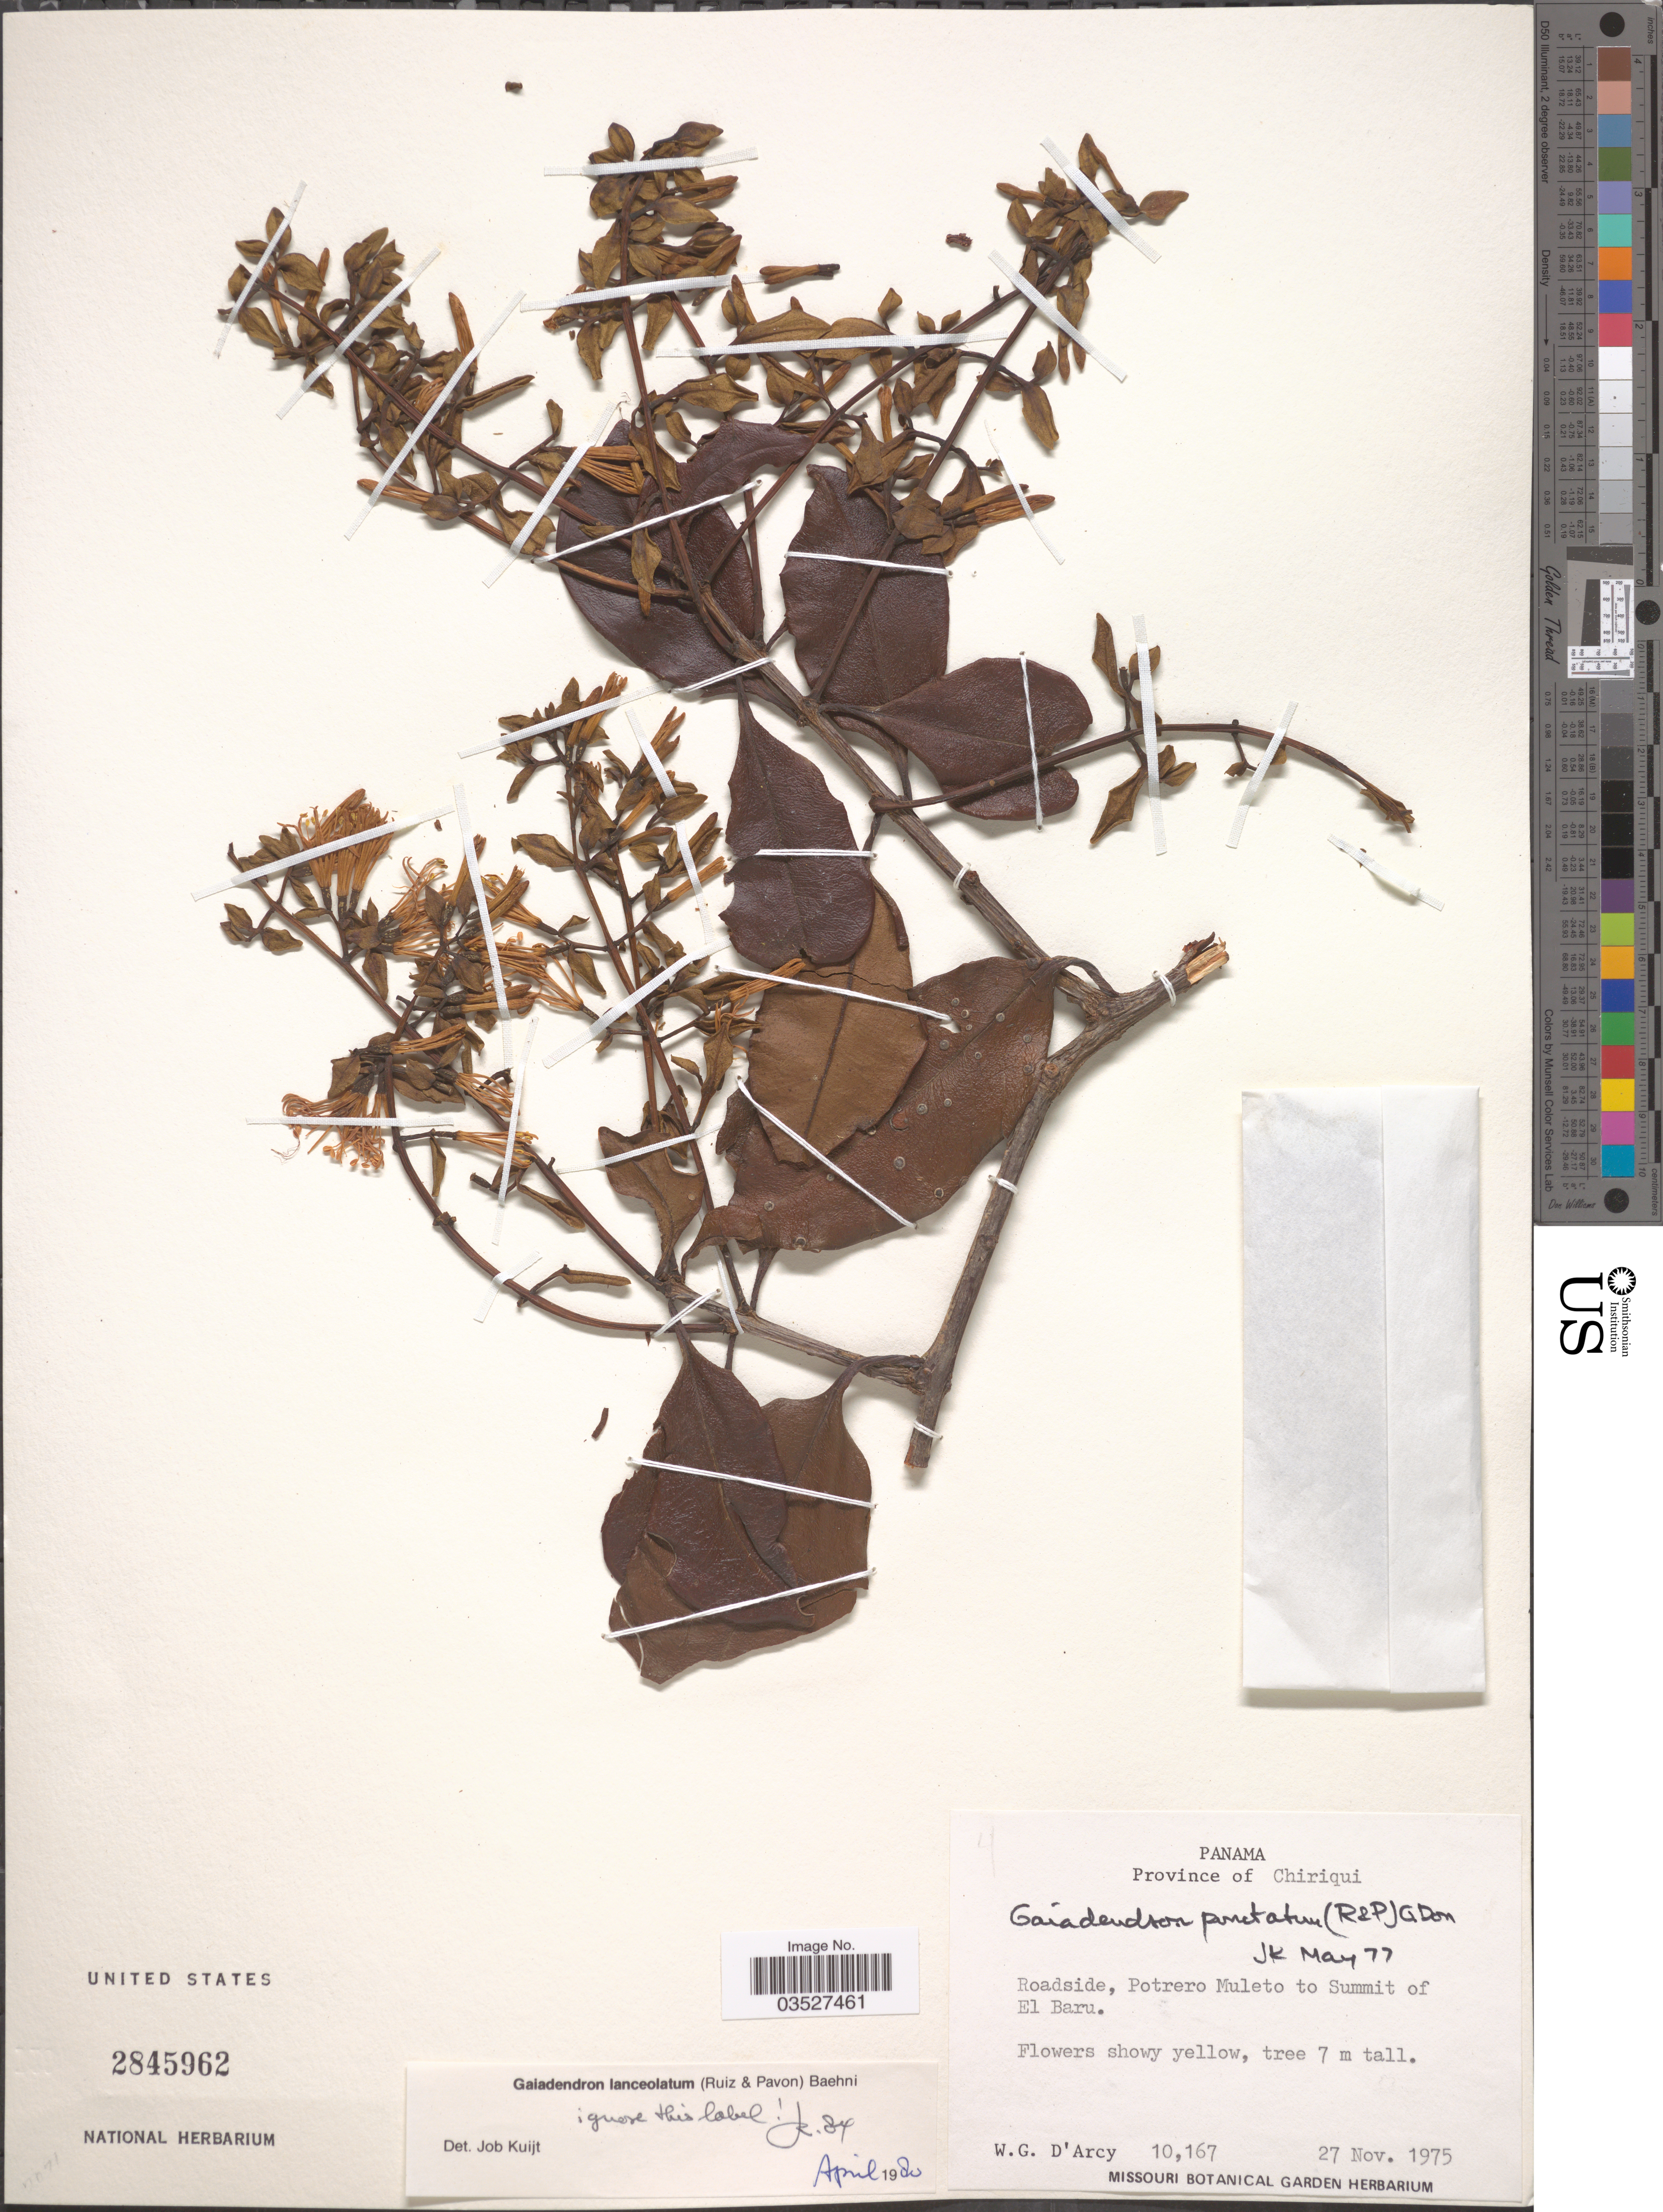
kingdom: Plantae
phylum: Tracheophyta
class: Magnoliopsida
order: Santalales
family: Loranthaceae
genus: Gaiadendron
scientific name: Gaiadendron punctatum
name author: (Ruiz & Pav.) G. Don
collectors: W. G. D'Arcy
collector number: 10167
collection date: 1975-11-27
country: Panama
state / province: Chiriqui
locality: Roadside, Potrero Muleto to Summit of El Baru.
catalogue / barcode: US 2845962